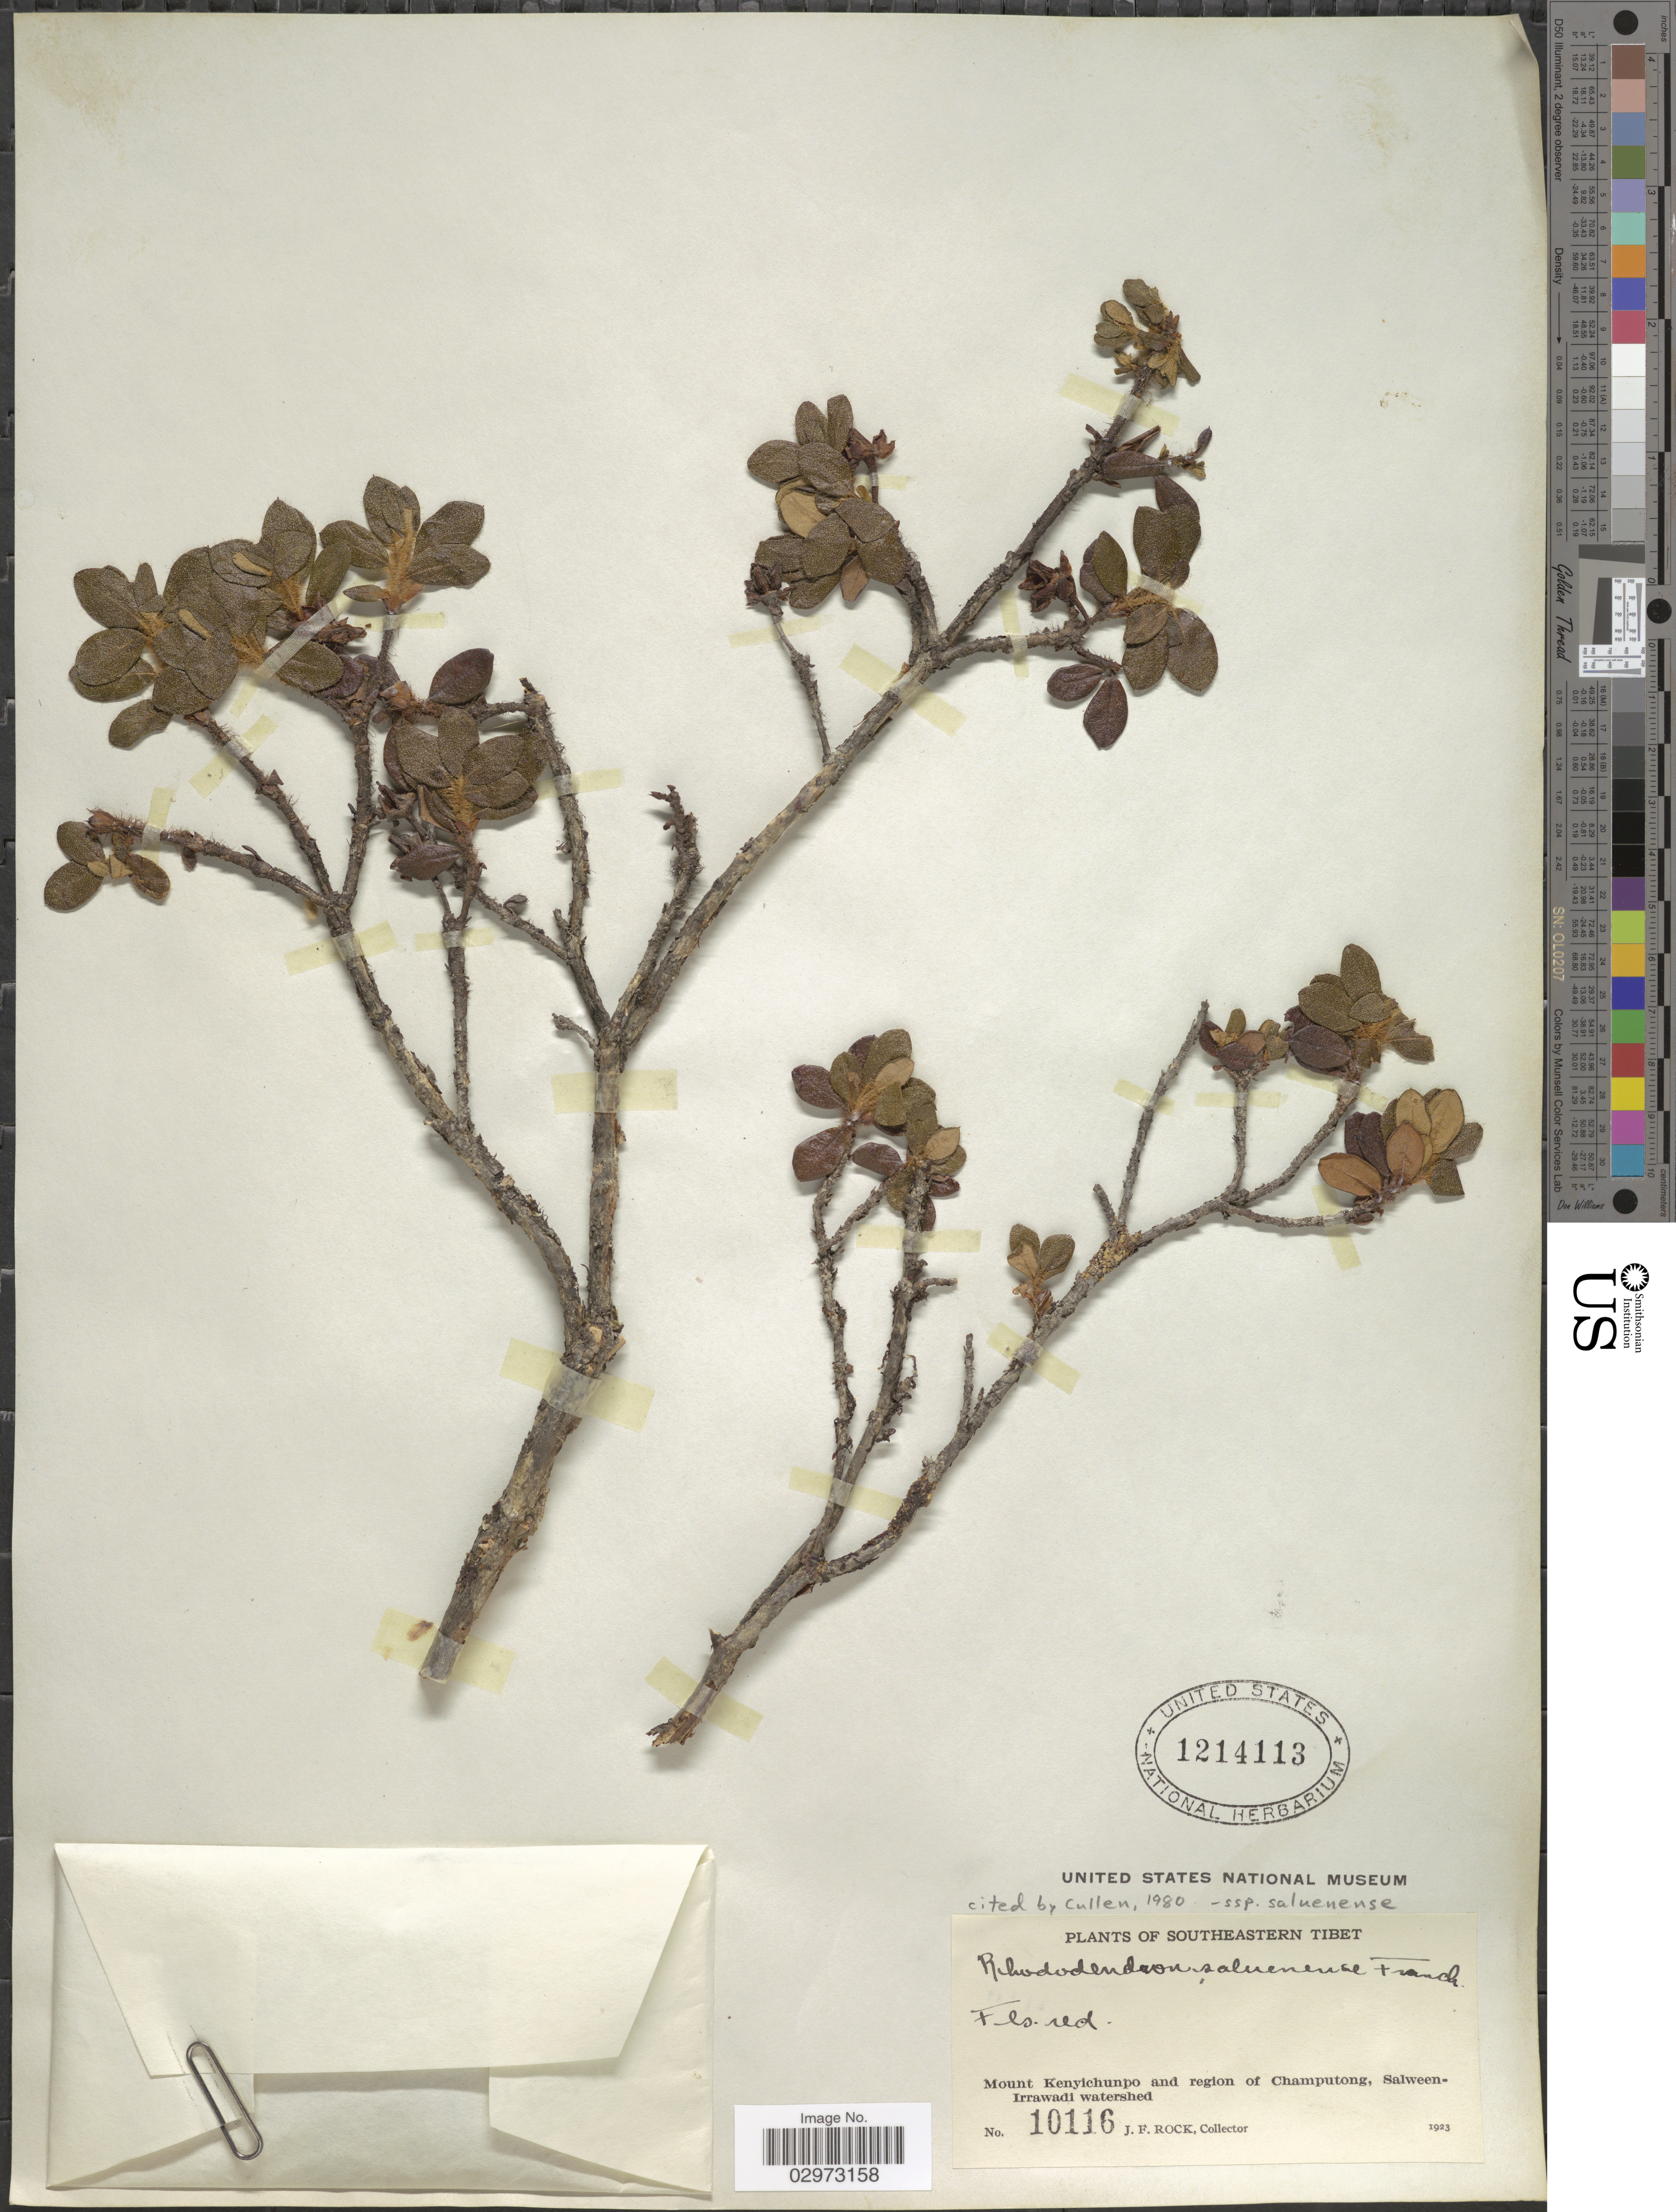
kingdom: Plantae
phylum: Tracheophyta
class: Magnoliopsida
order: Ericales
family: Ericaceae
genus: Rhododendron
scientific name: Rhododendron saluenense subsp. saluenense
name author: Franch.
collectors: J. Rock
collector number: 10116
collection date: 1923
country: China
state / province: Xizang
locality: Southeastern Tibet. Mount Kenyichunpo and region of Champutong, Salween-Irrawadi watershed.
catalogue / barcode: US 1214113